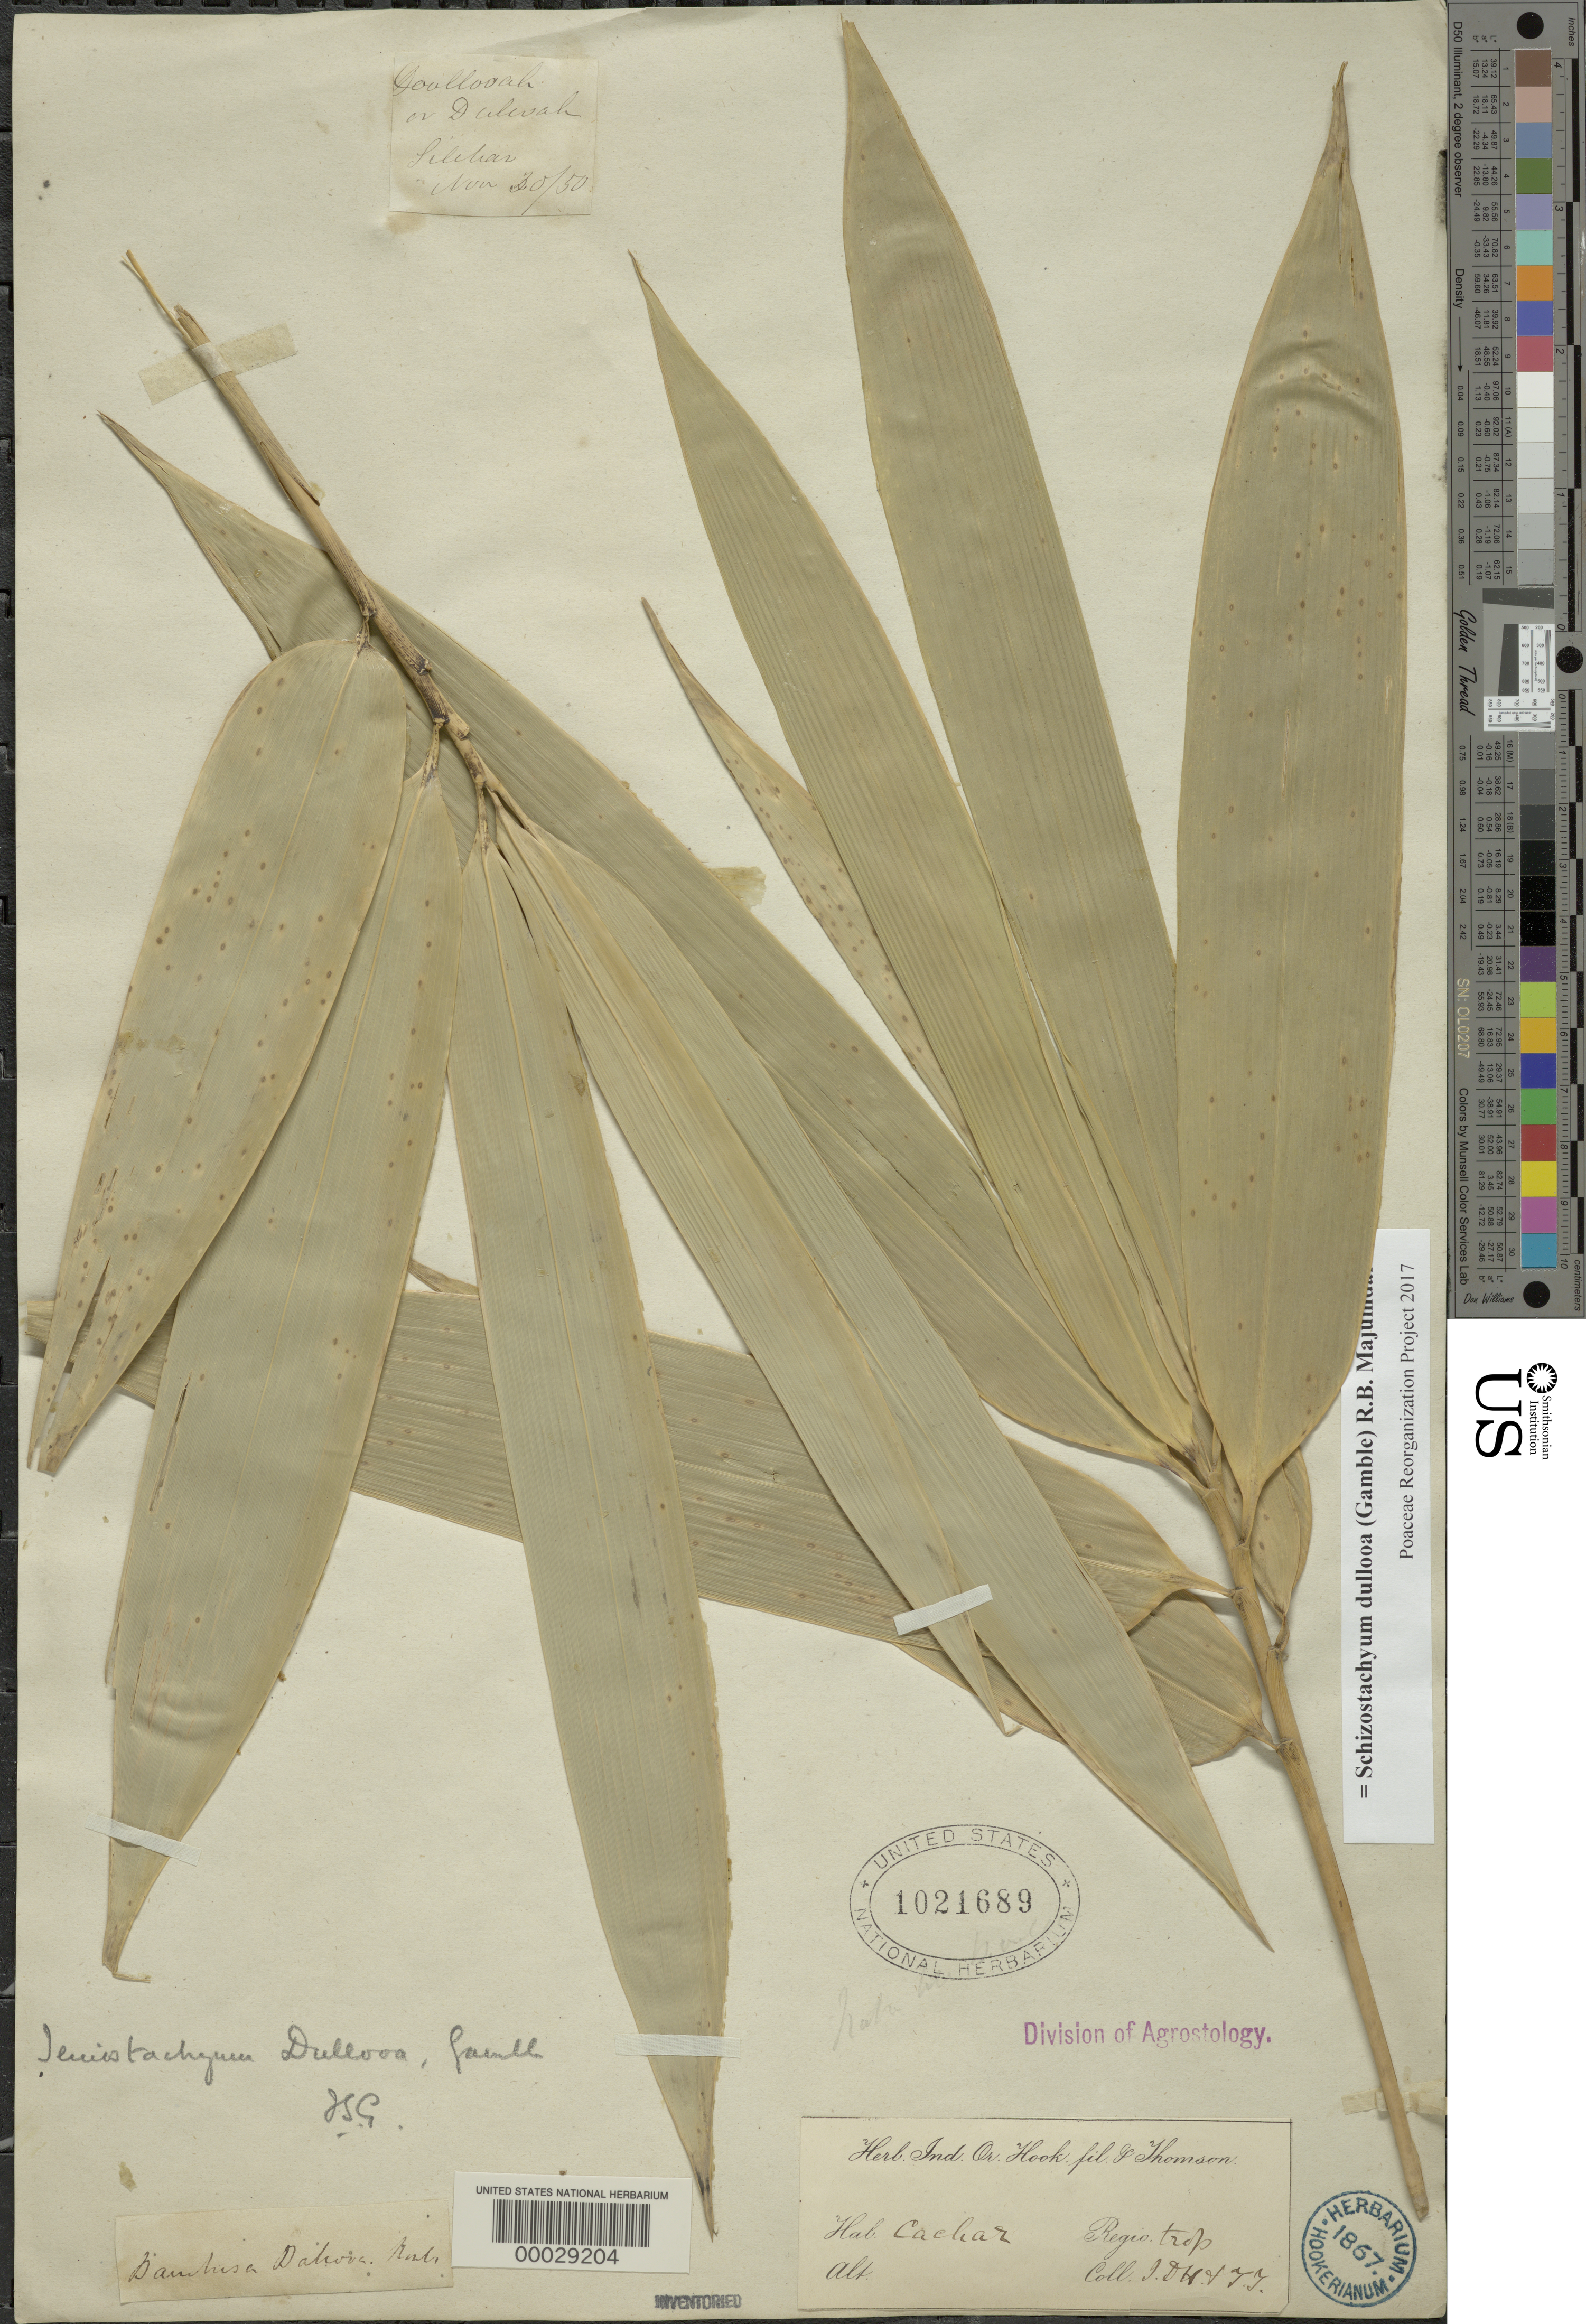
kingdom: Plantae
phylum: Tracheophyta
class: Liliopsida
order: Poales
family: Poaceae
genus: Schizostachyum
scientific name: Schizostachyum dullooa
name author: (Gamble) R.B. Majumdar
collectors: J. D. Hooker & T. Thomson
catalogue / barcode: US 1021689